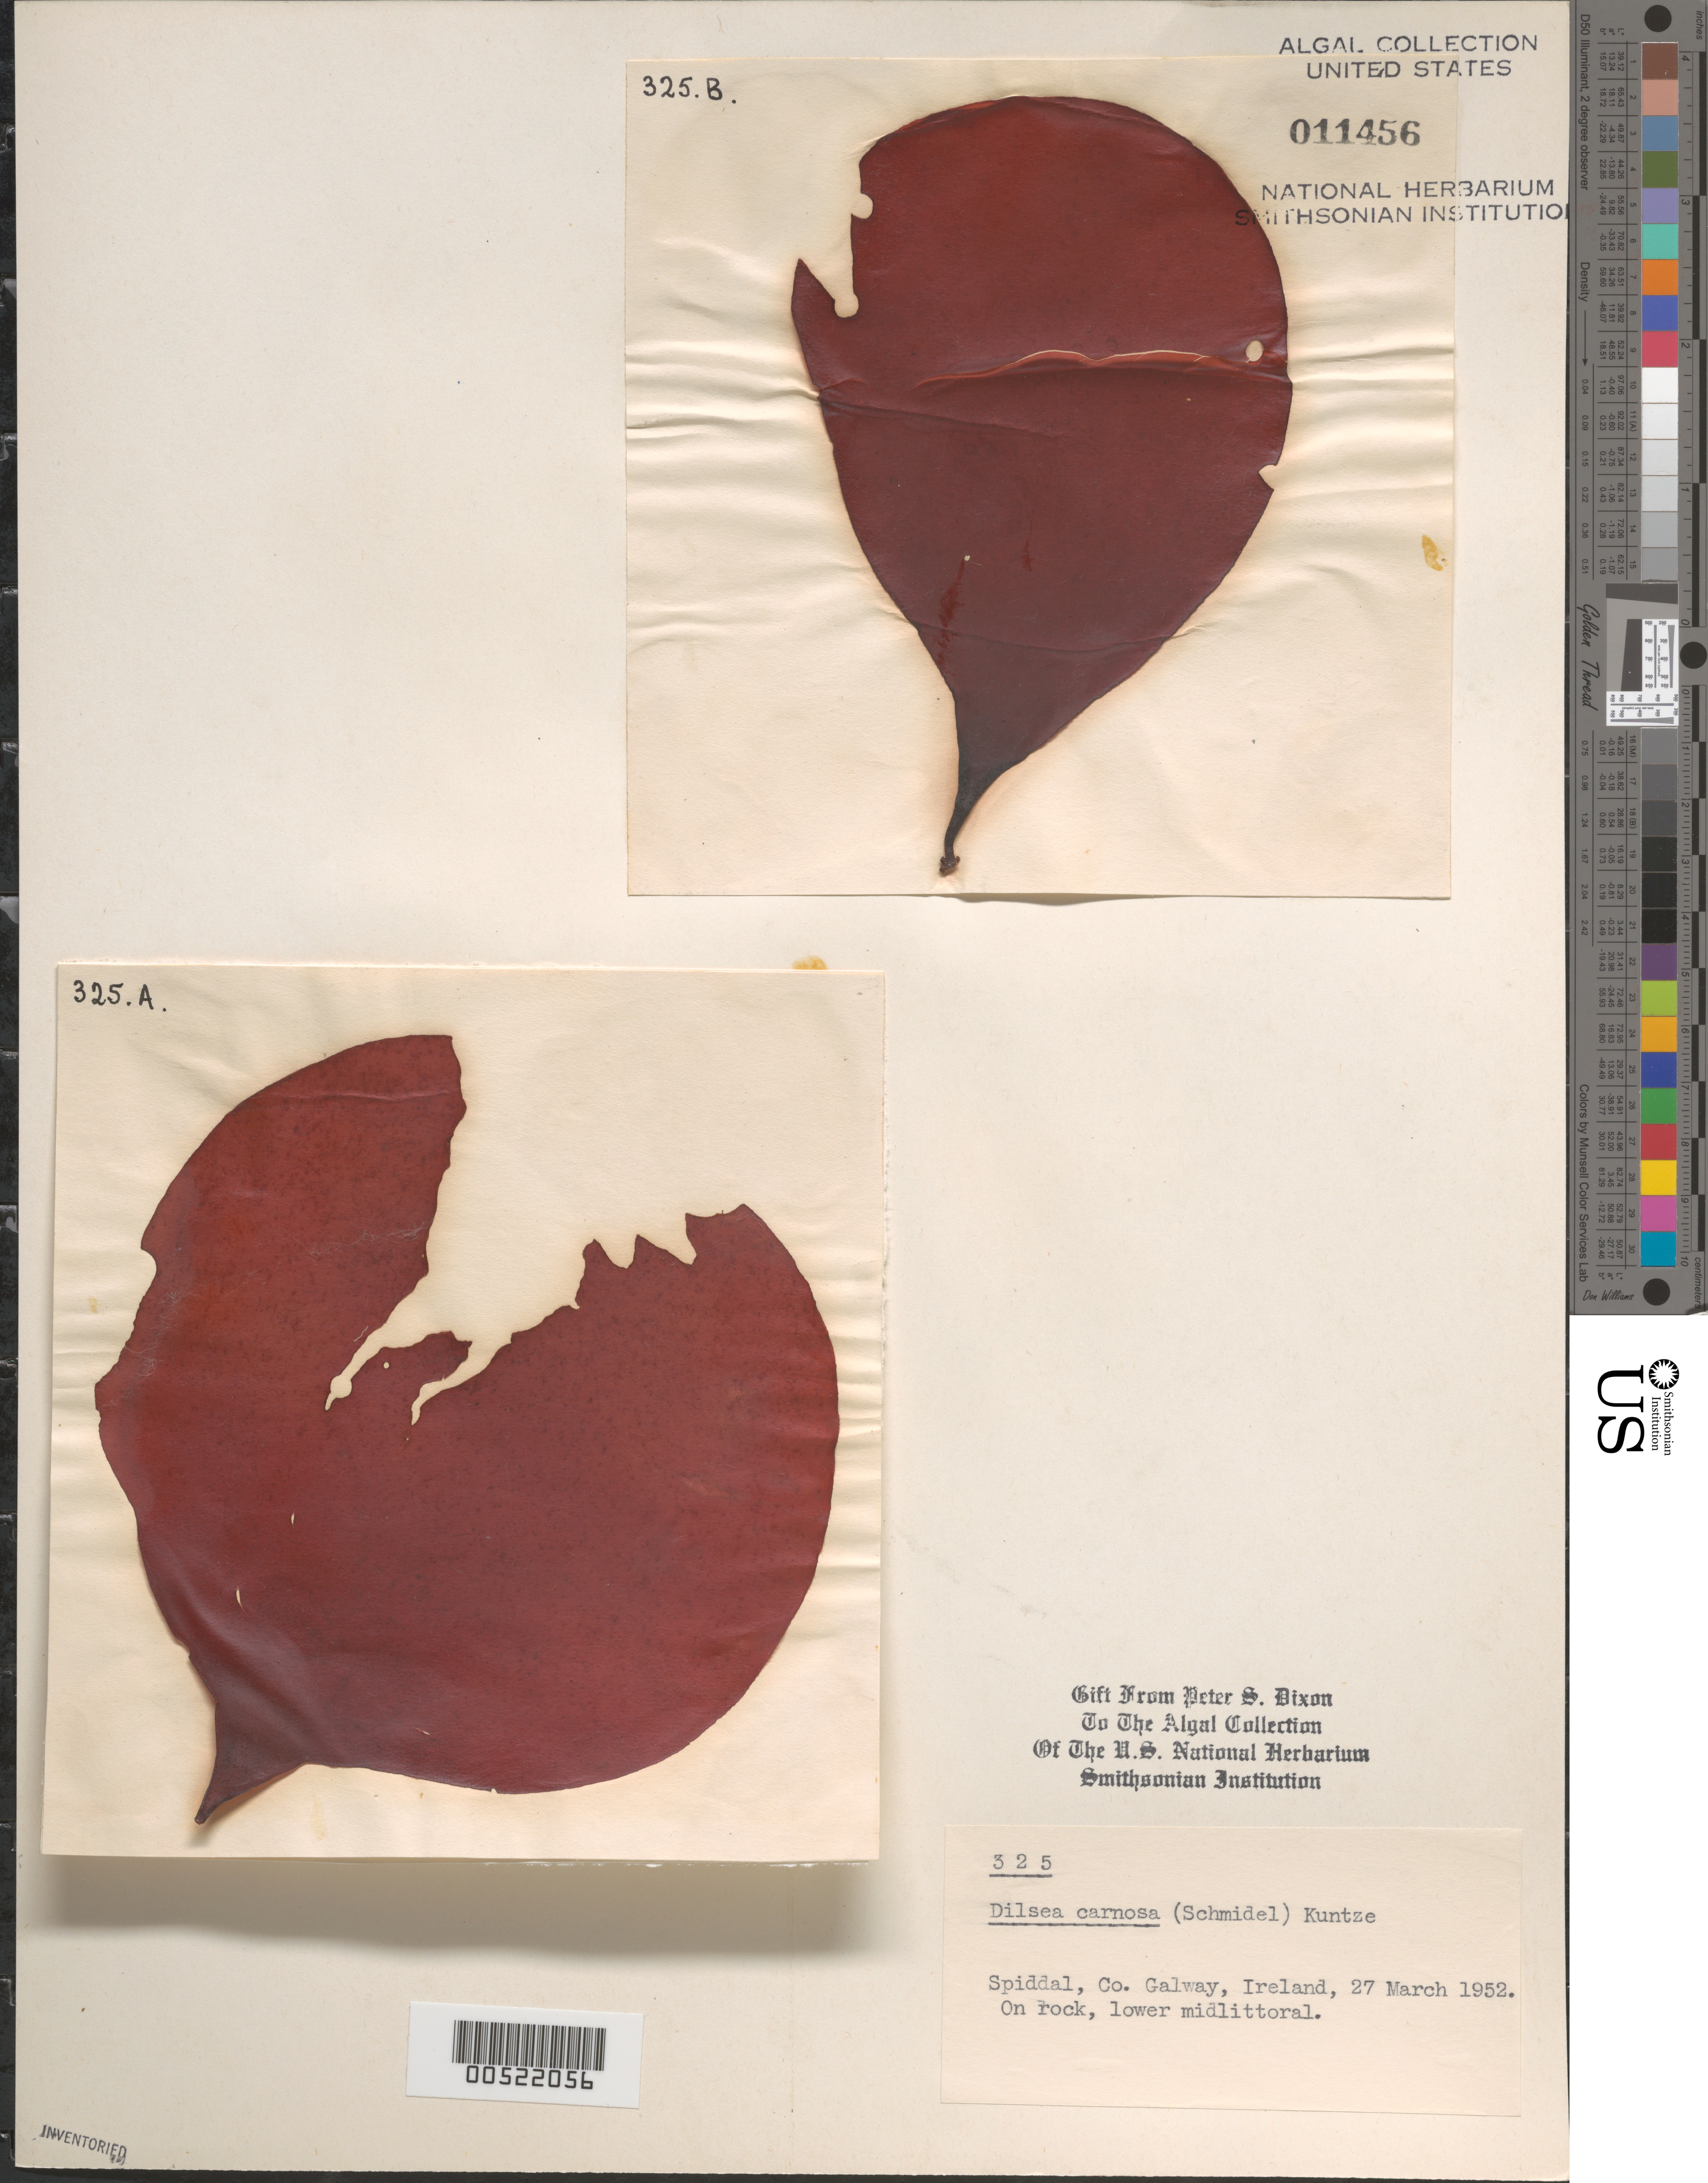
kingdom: Plantae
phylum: Rhodophyta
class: Florideophyceae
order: Gigartinales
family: Dumontiaceae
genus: Dilsea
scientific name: Dilsea carnosa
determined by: Dixon, P. S.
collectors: P. S. Dixon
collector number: PSD 325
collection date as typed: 27 Mar 1952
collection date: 1952-03-27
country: Ireland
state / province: Connaught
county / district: Galway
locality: Spiddal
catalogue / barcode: US 11456